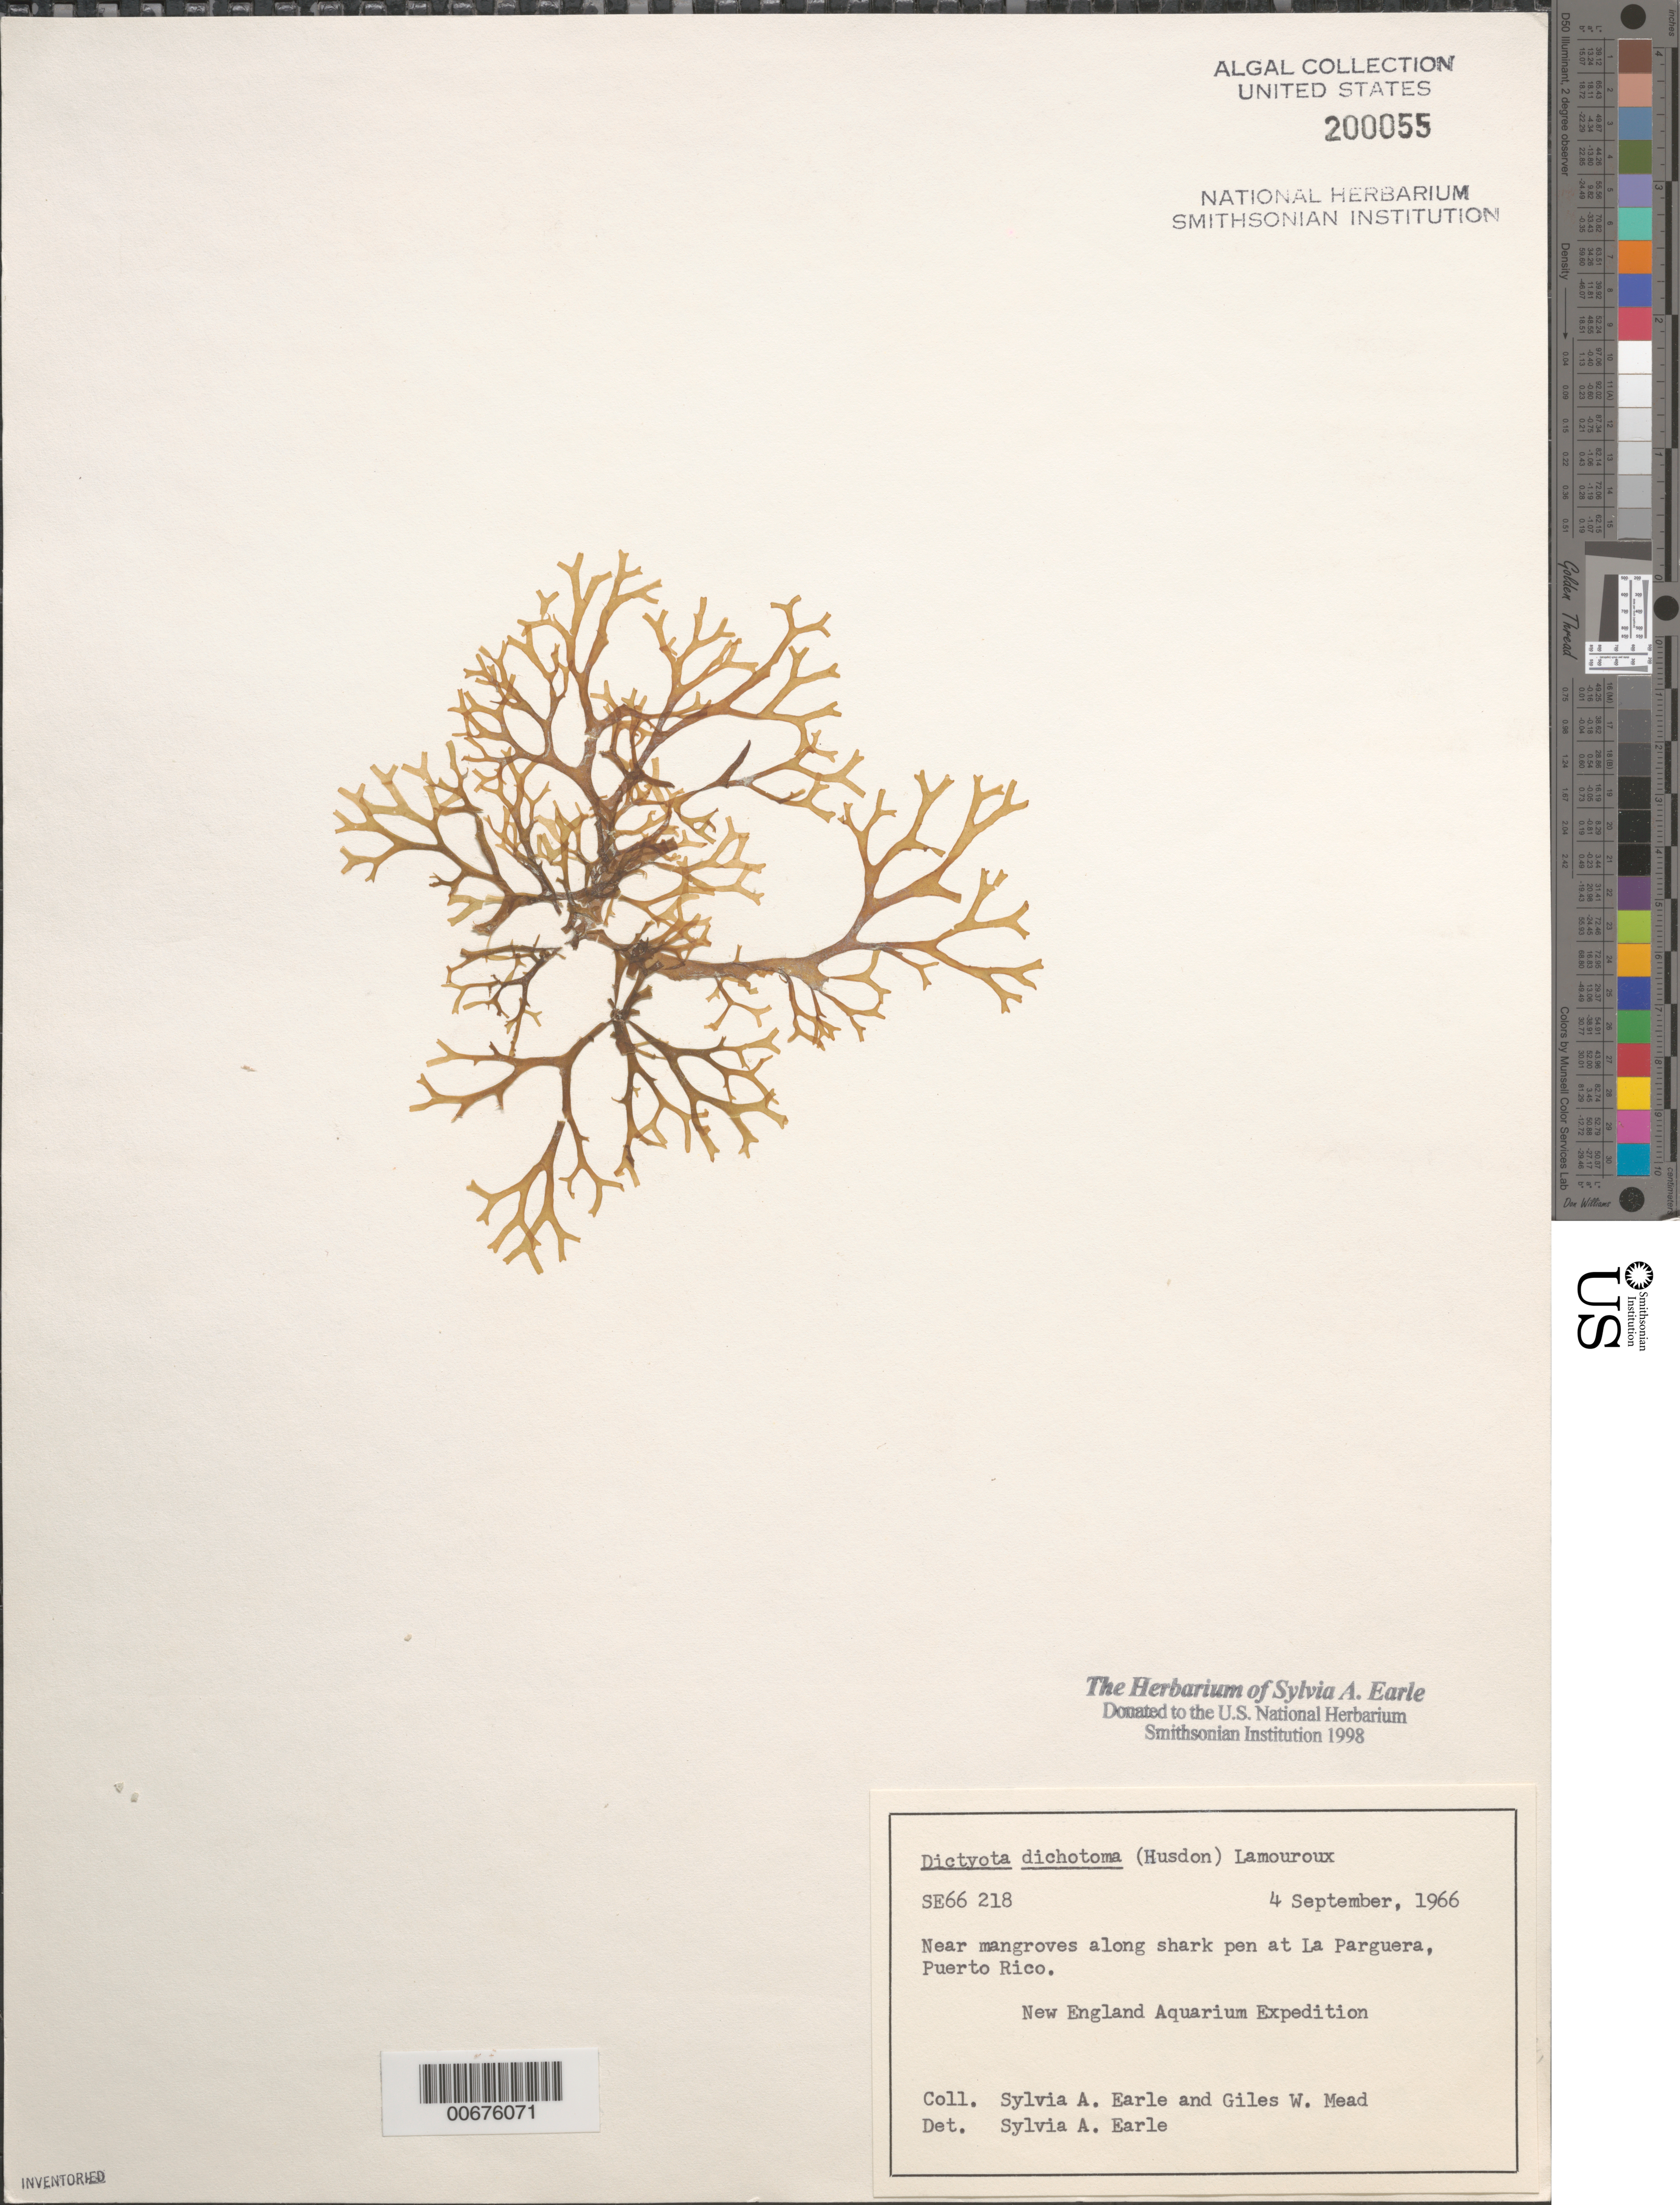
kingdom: Chromista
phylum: Ochrophyta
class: Phaeophyceae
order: Dictyotales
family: Dictyotaceae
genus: Dictyota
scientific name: Dictyota dichotoma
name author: (Huds.) J.V.Lamouroux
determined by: Earle, S. A.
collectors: S. A. Earle & G. W. Mead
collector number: Se 66218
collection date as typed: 04 Sep 1966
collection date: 1966-09-04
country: Puerto Rico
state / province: Lajas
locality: La Parguera, Shark Pen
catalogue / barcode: US 200055